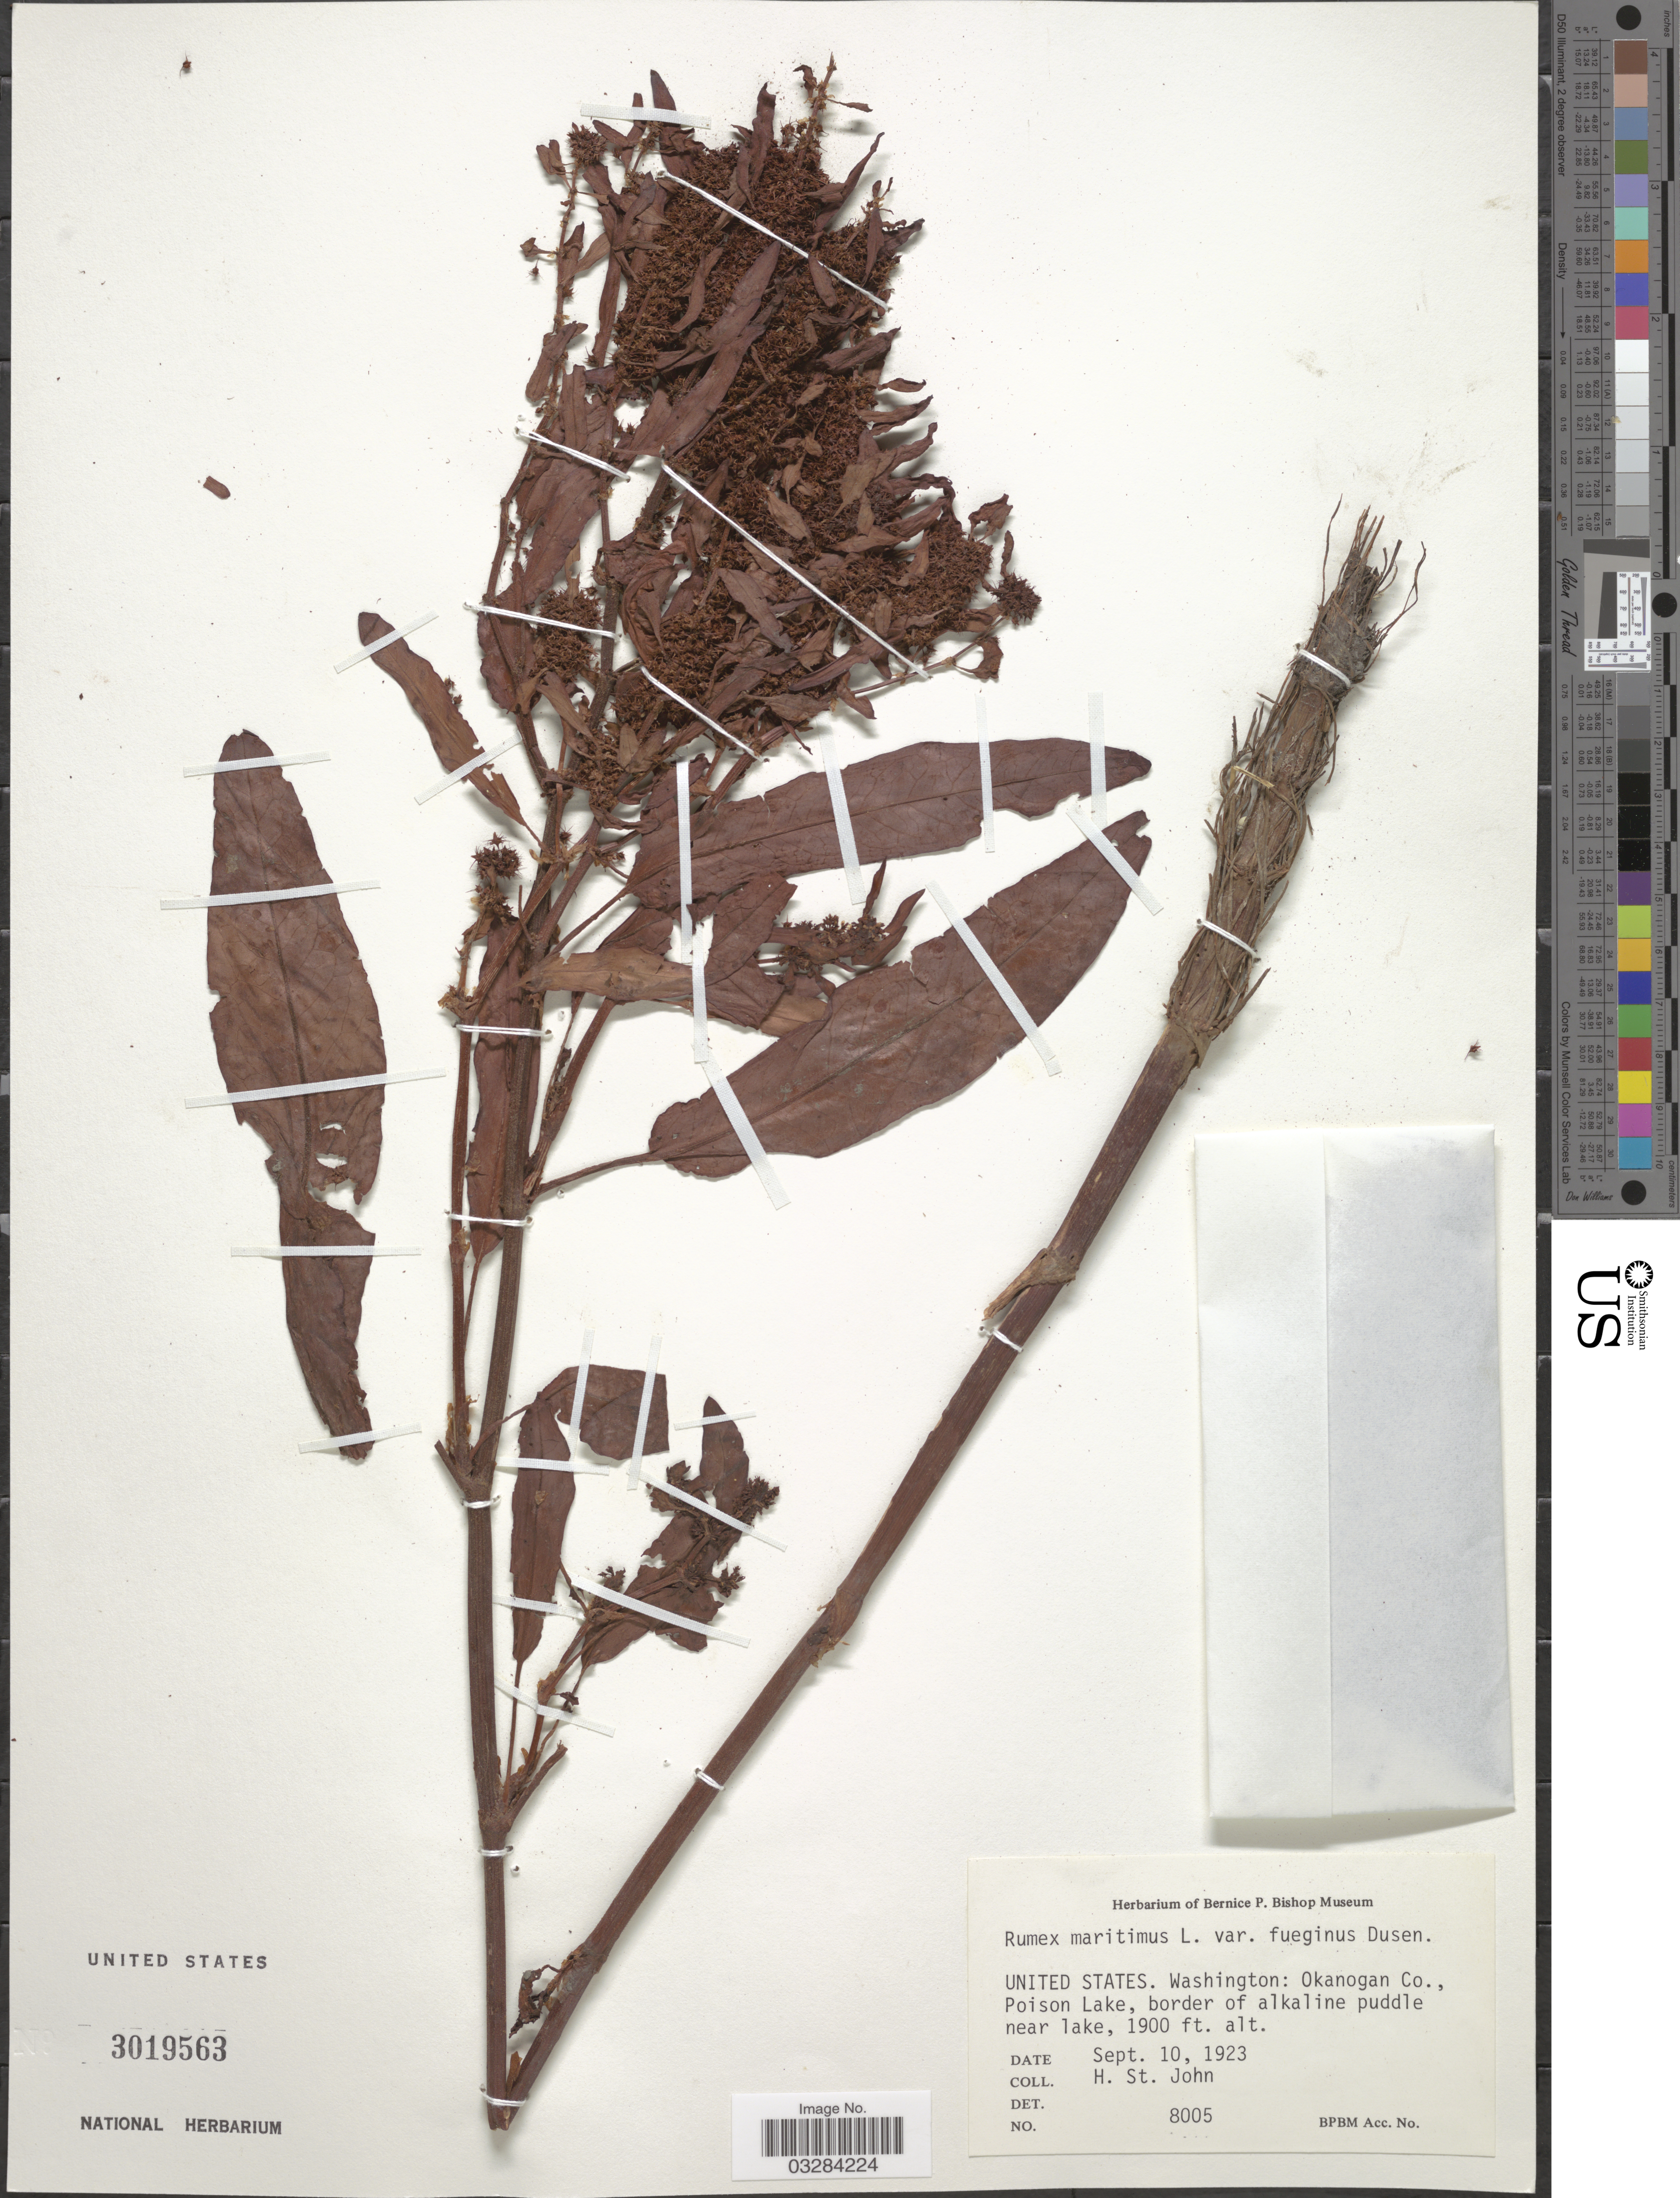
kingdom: Plantae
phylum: Tracheophyta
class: Magnoliopsida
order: Caryophyllales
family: Polygonaceae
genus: Rumex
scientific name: Rumex maritimus var. fueginus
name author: (Phil.) Dusén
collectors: H. St. John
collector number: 8005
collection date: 1923-09-10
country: United States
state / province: Washington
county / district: Okanogan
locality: Okanogan Co., Poison Lake.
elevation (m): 579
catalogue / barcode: US 3019563